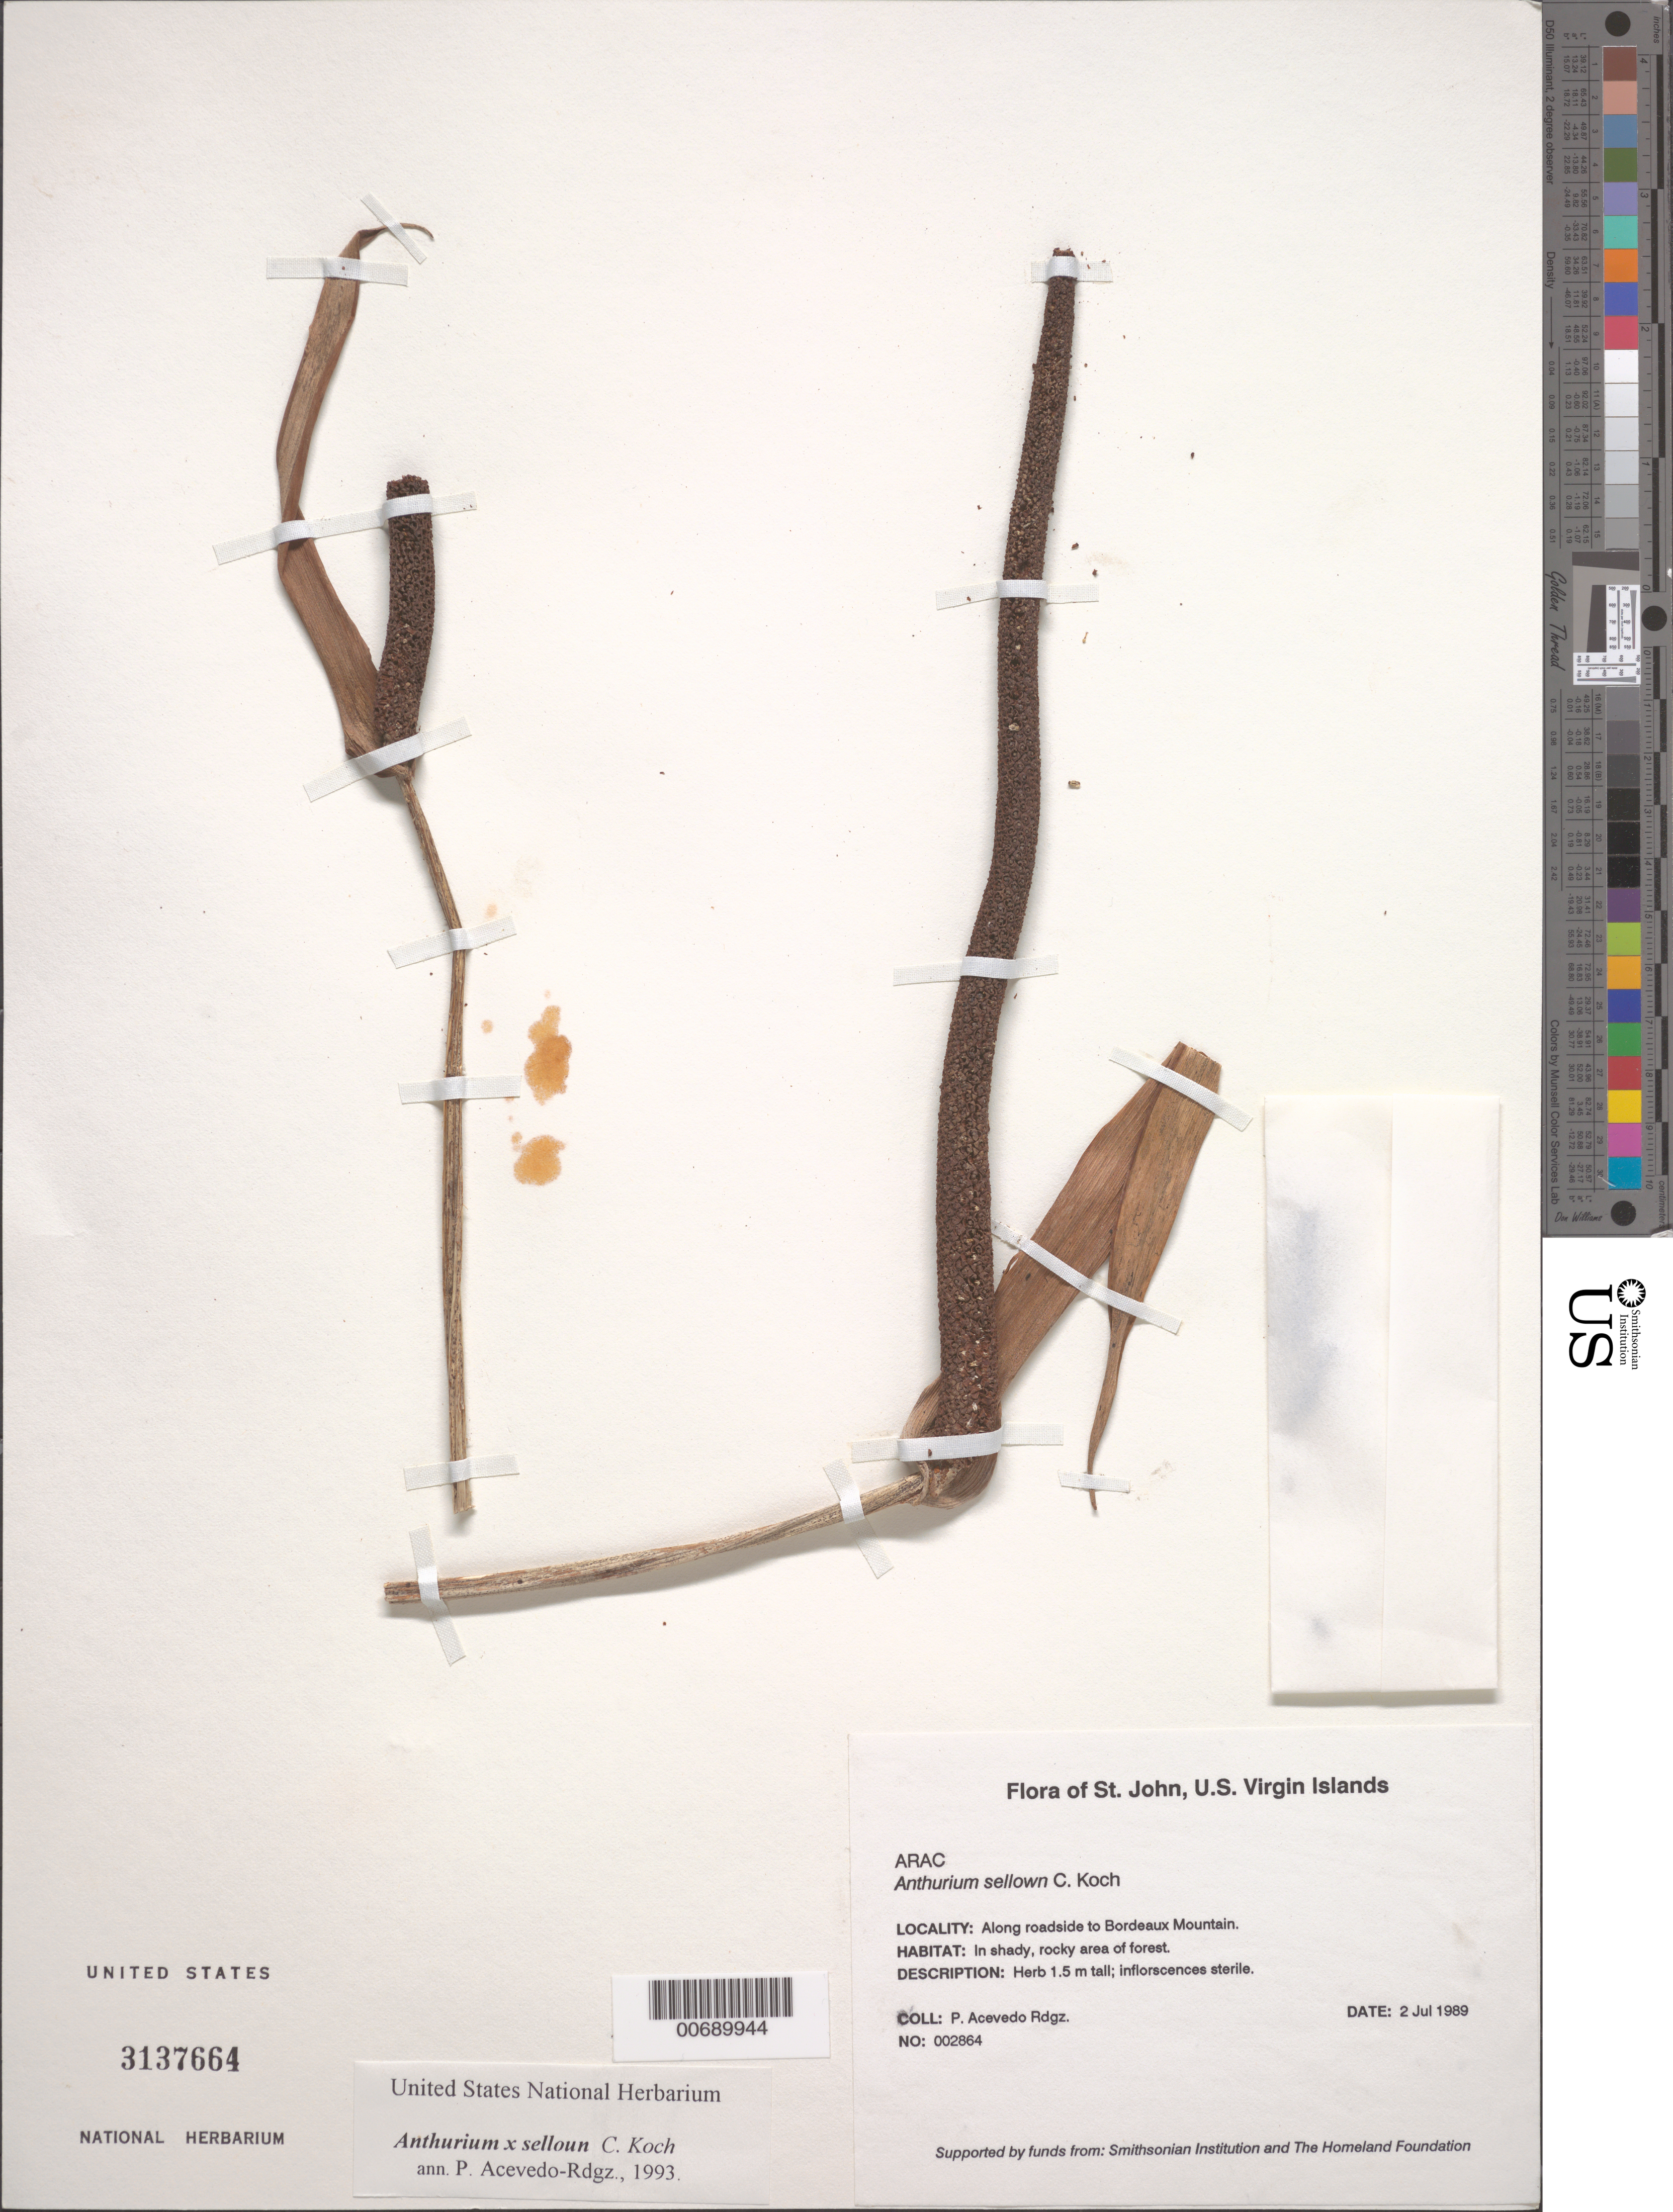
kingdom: Plantae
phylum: Tracheophyta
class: Liliopsida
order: Alismatales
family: Araceae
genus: Anthurium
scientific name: Anthurium x selloanum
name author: K. Koch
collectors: P. Acevedo-Rodr.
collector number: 2864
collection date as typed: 02 Jul 1989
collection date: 1989-07-02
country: U.S. Virgin Islands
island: St. John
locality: Coral Bay Quarter; along roadside to Bordeaux Mountain.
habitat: In shady, rocky area of forest.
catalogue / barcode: US 3137664